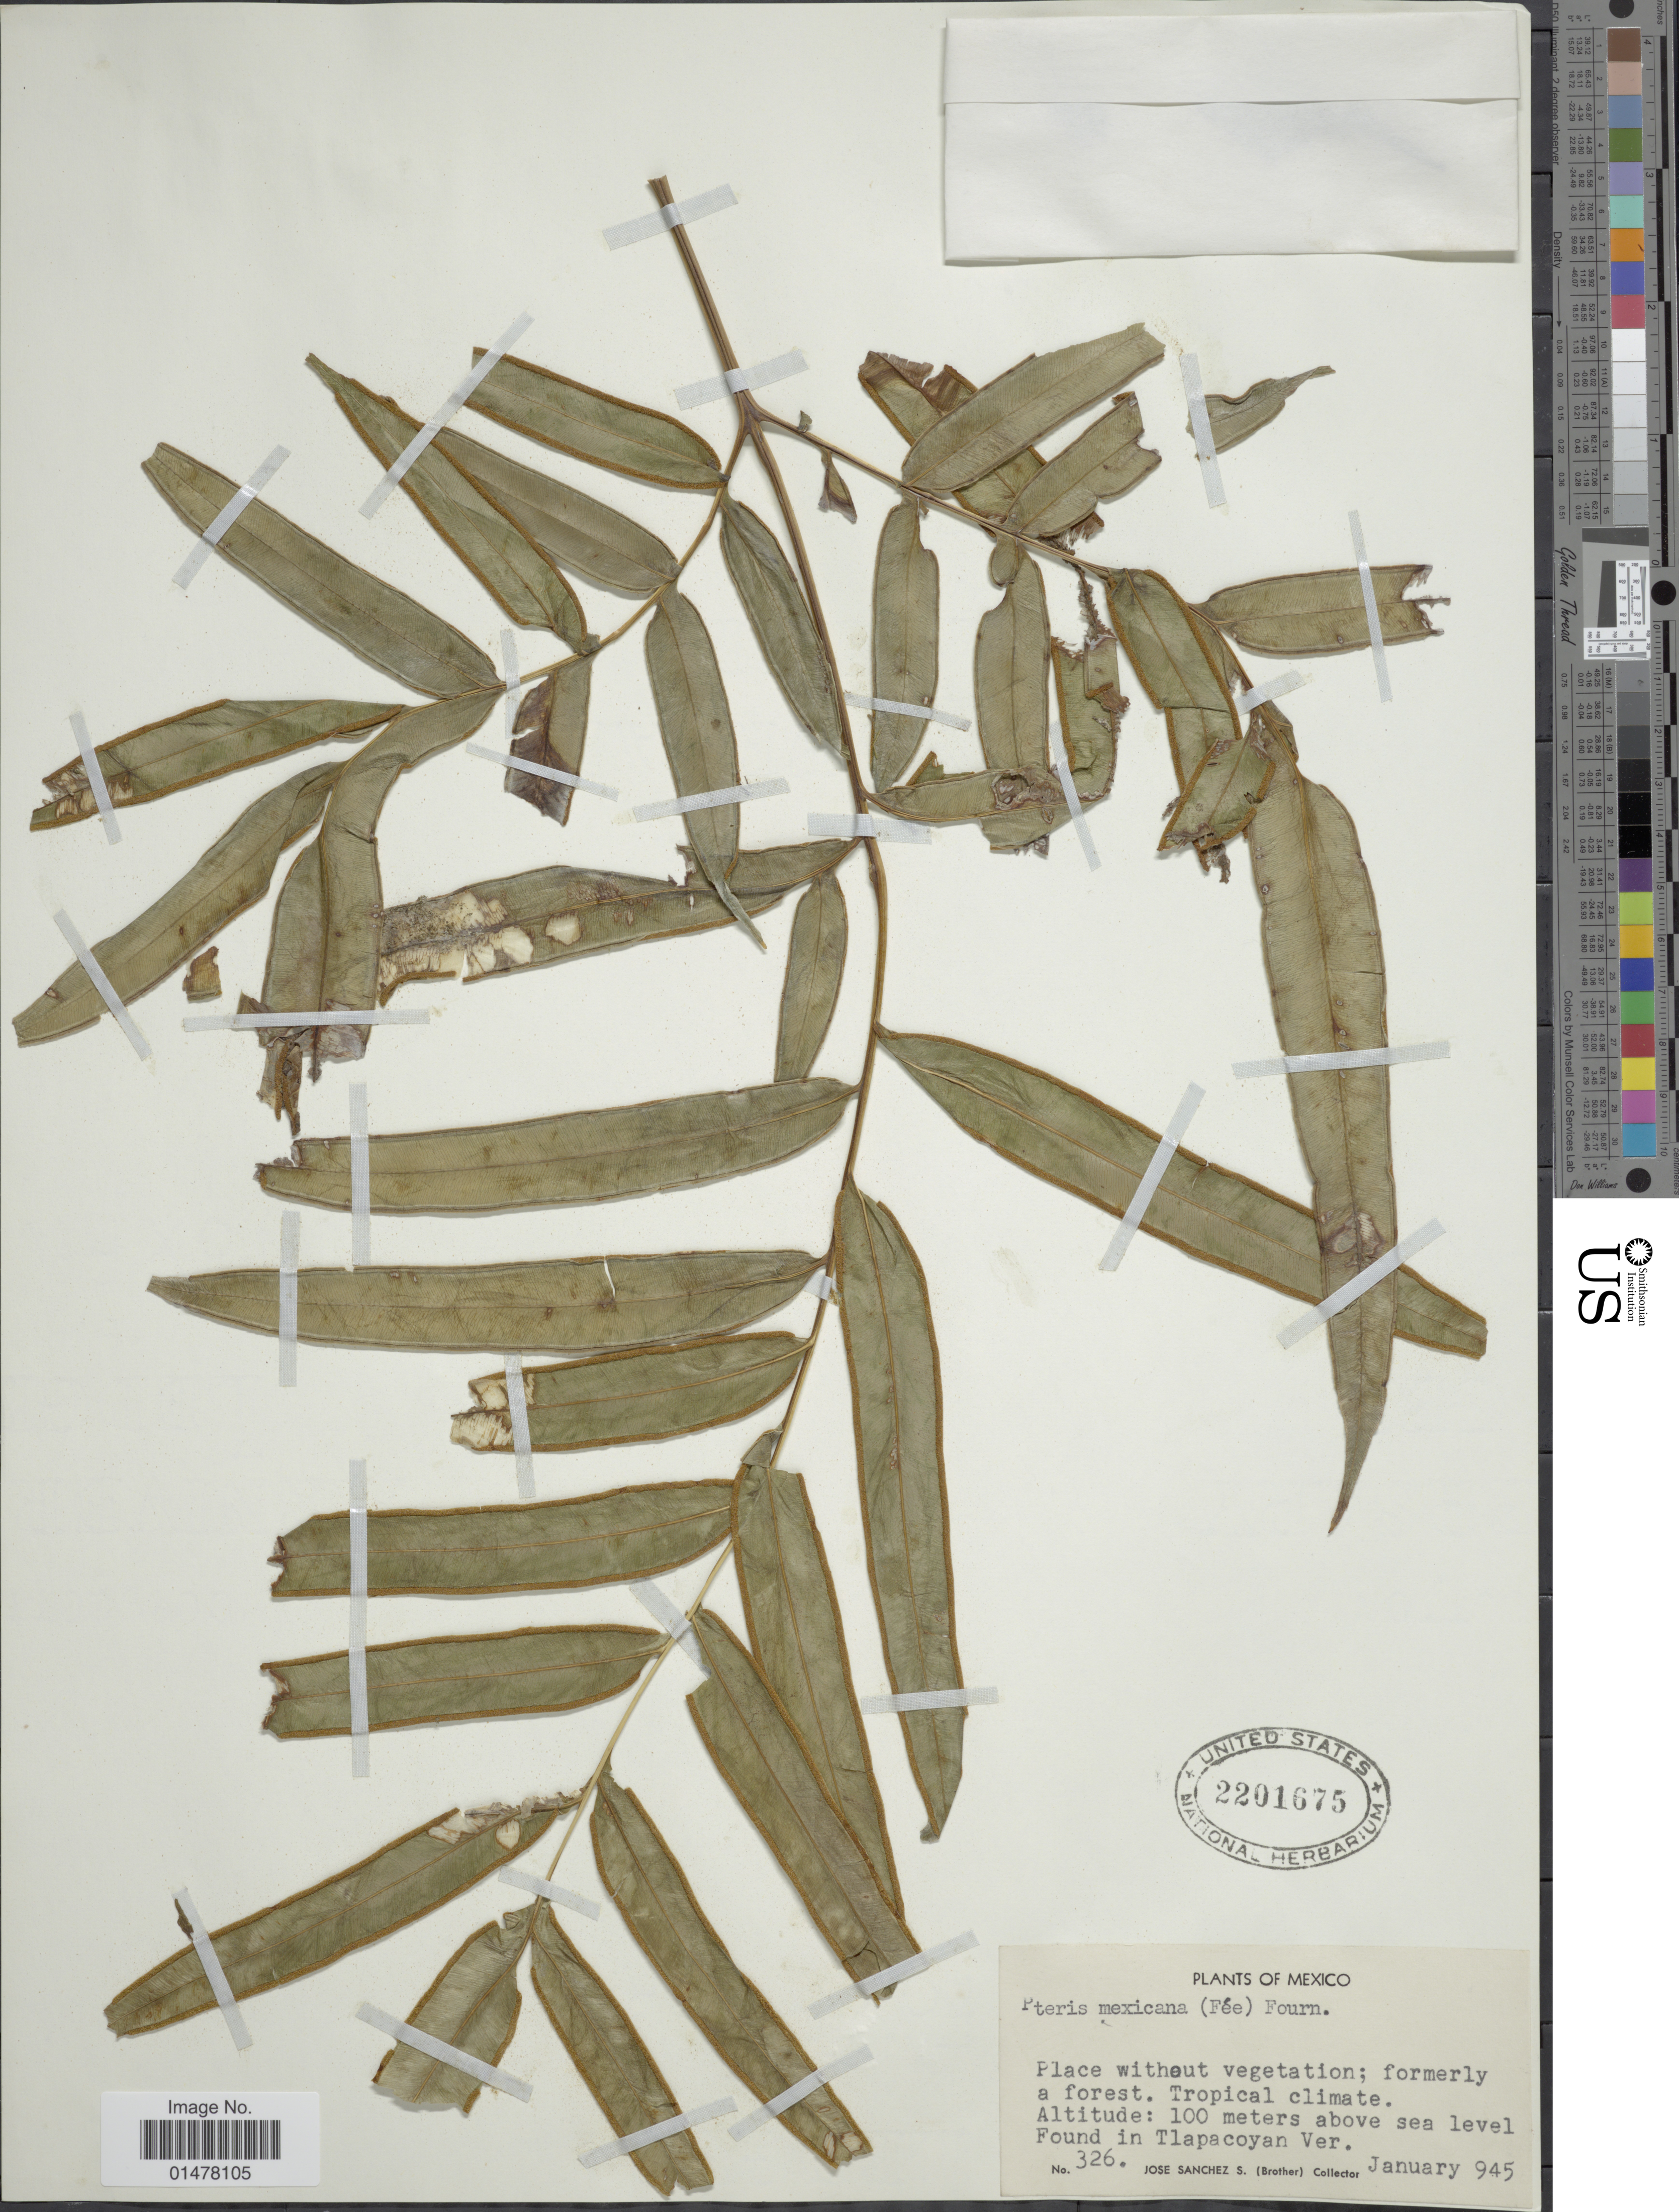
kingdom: Plantae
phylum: Tracheophyta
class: Polypodiopsida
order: Polypodiales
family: Pteridaceae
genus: Pteris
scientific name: Pteris pulchra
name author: Schltdl. & Cham.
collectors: J. Sanchez S.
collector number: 326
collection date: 1945-01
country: Mexico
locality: Plance without vegetation, formerly a forest, tropical climate, found in Tlapacoyan Ver.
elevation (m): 100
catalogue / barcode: US 2201675